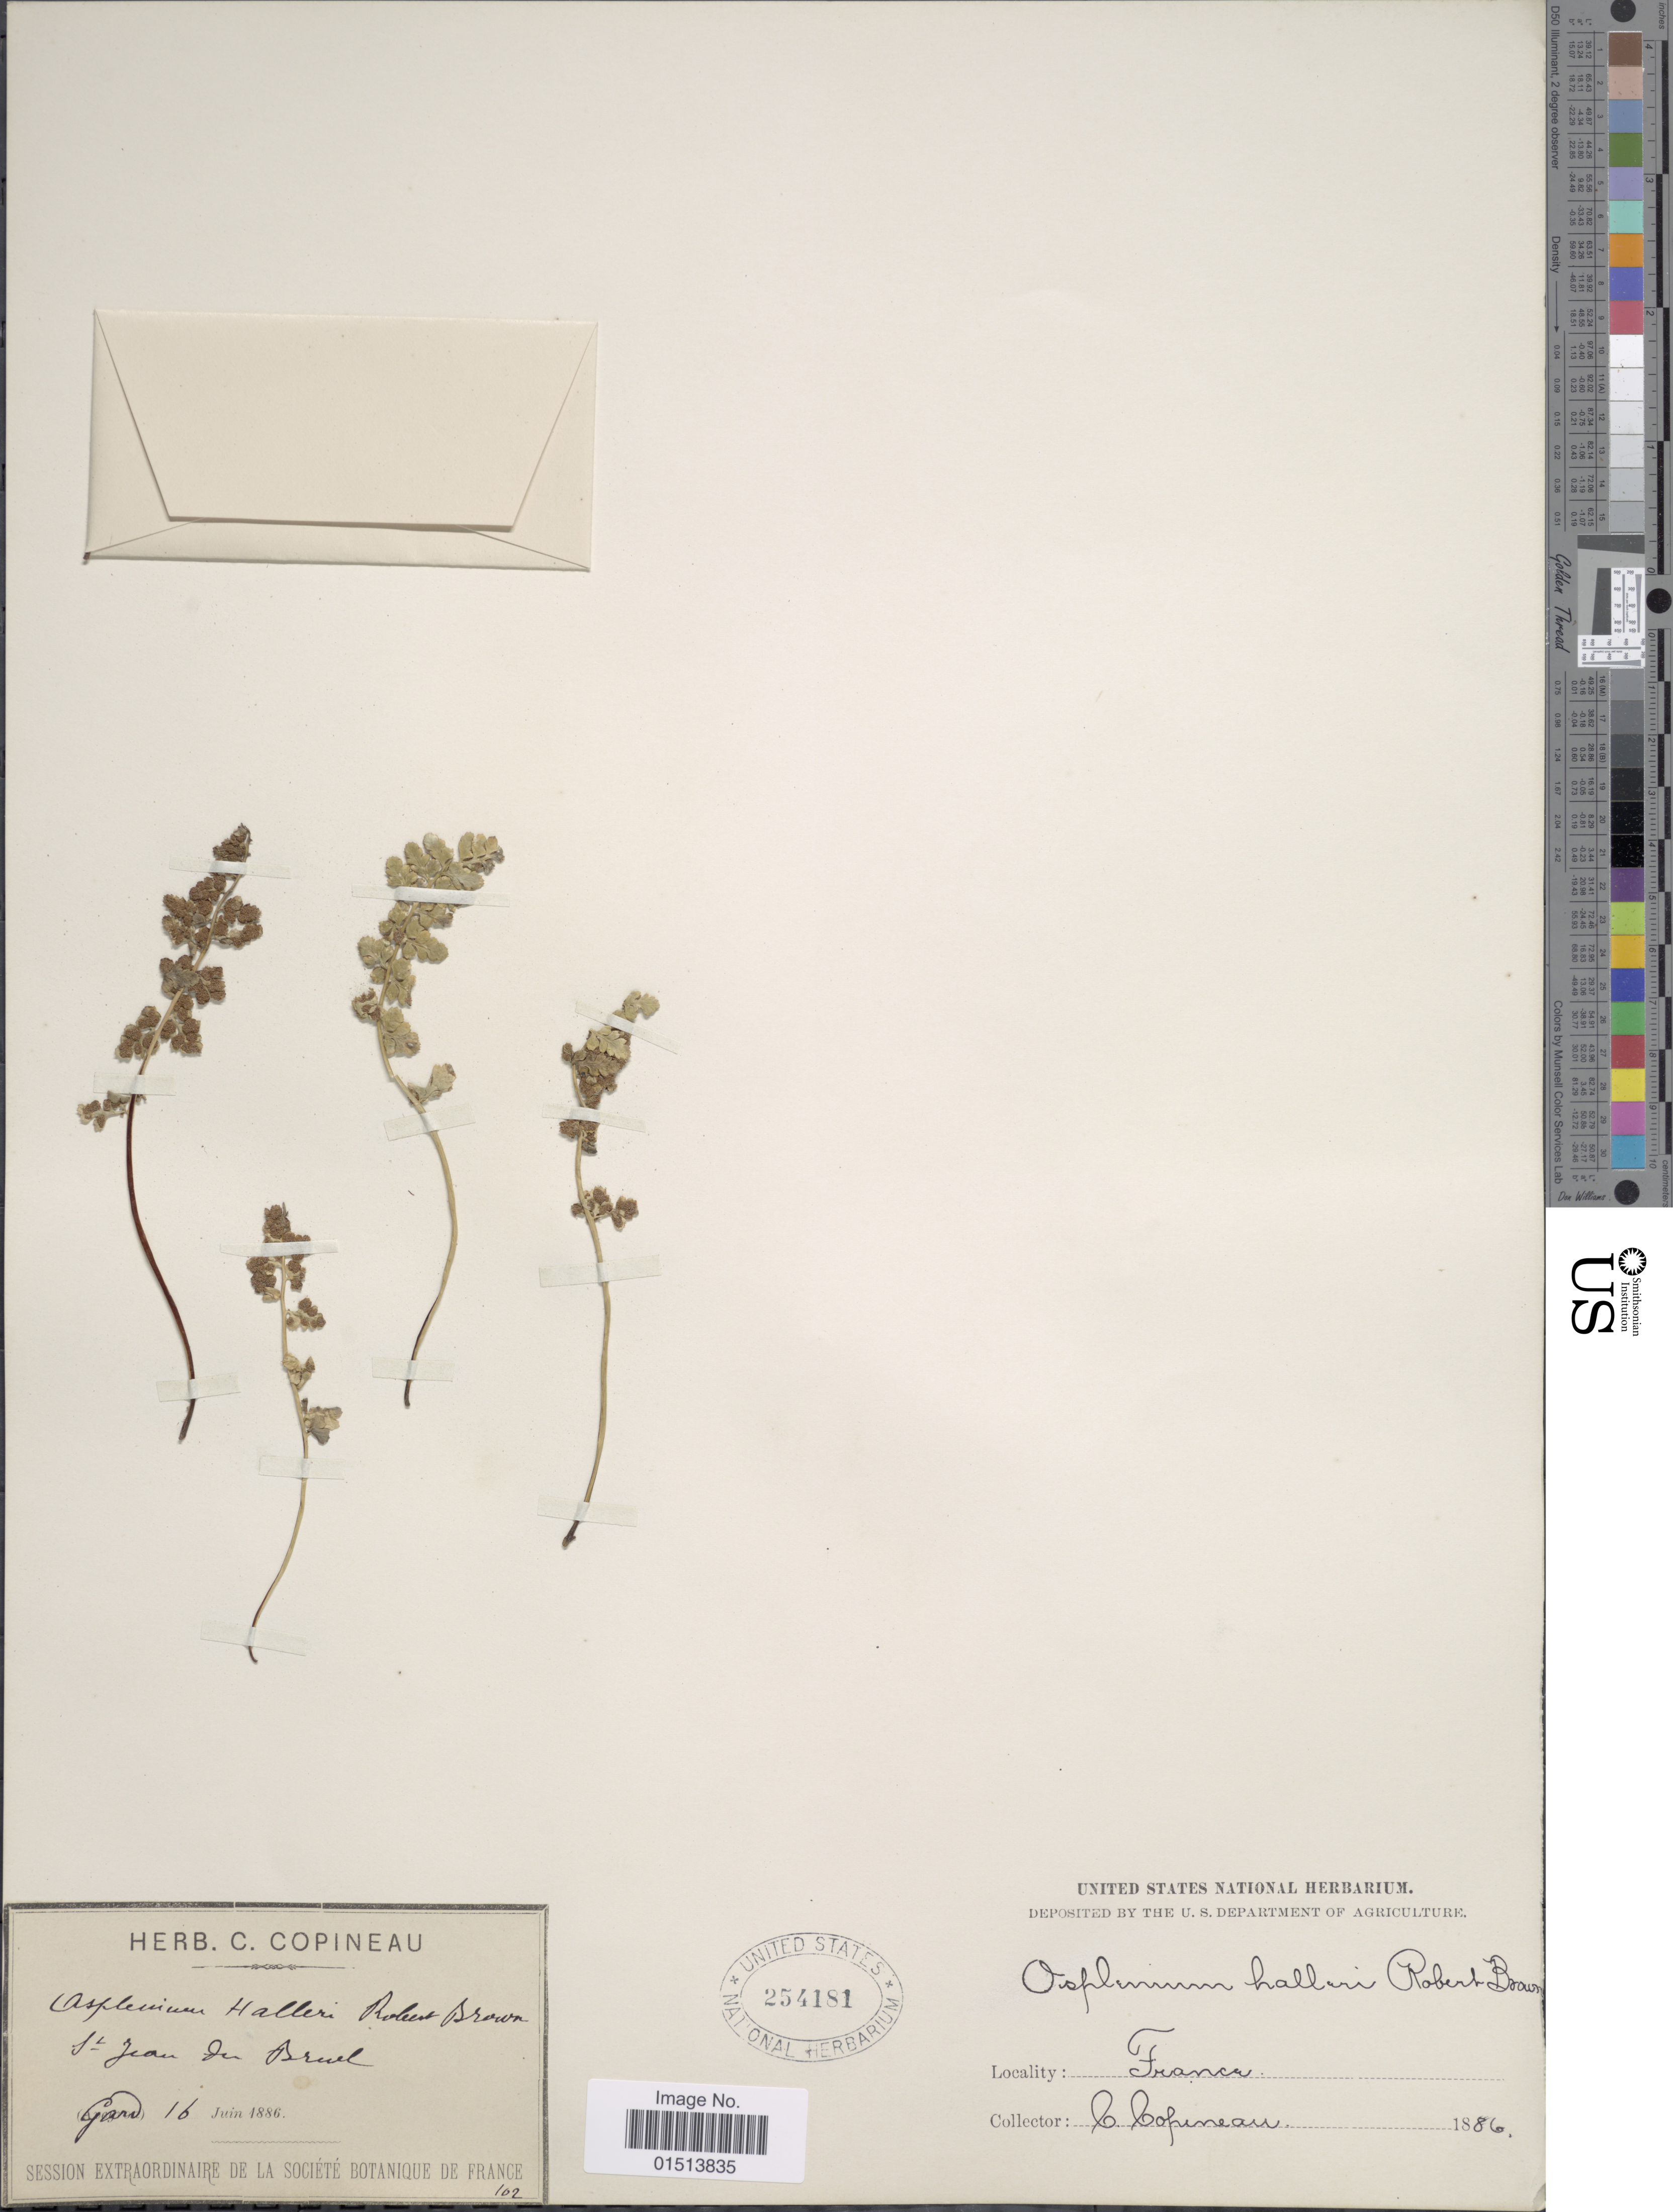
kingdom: Plantae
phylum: Tracheophyta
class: Polypodiopsida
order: Polypodiales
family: Aspleniaceae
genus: Asplenium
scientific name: Asplenium fontanum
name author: (L.) Bernh.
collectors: C. Copineau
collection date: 1886-06-16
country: France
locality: Se Jean den Bruel, Gard.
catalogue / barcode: US 254181